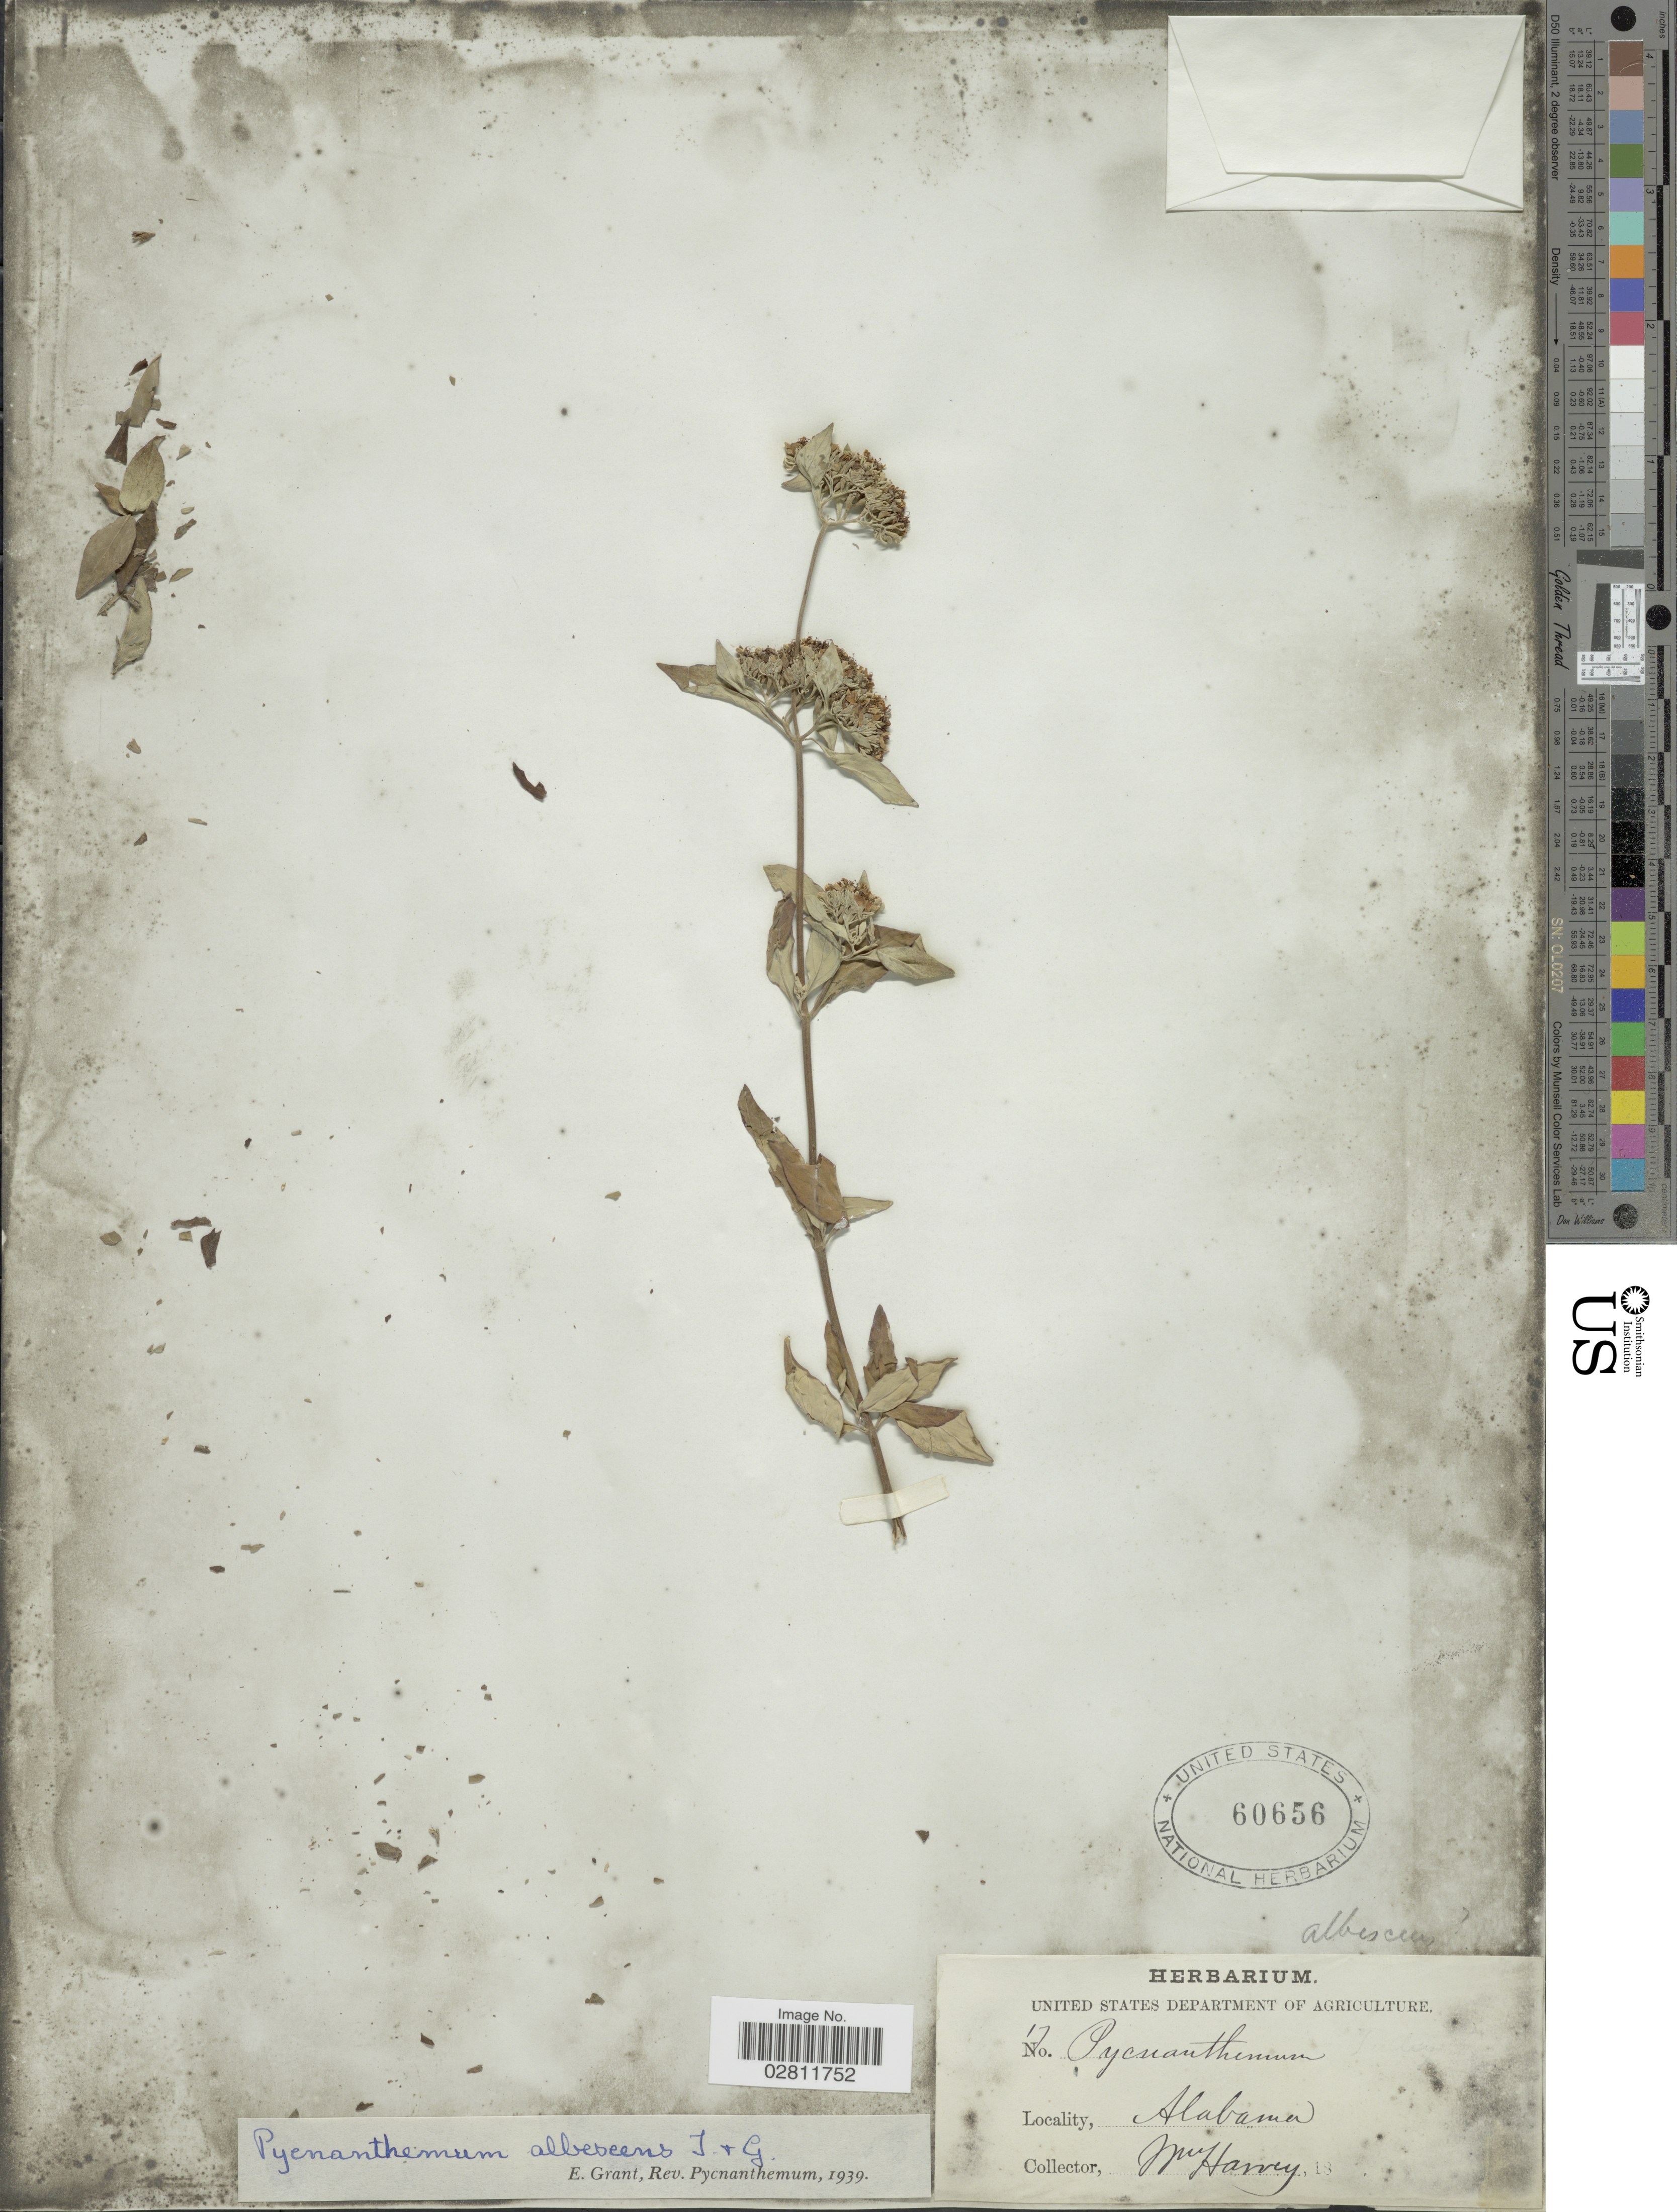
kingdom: Plantae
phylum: Tracheophyta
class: Magnoliopsida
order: Lamiales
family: Lamiaceae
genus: Pycnanthemum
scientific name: Pycnanthemum albescens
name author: Torr. & A. Gray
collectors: -. Harvey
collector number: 17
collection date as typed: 18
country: United States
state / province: Alabama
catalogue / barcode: US 60656